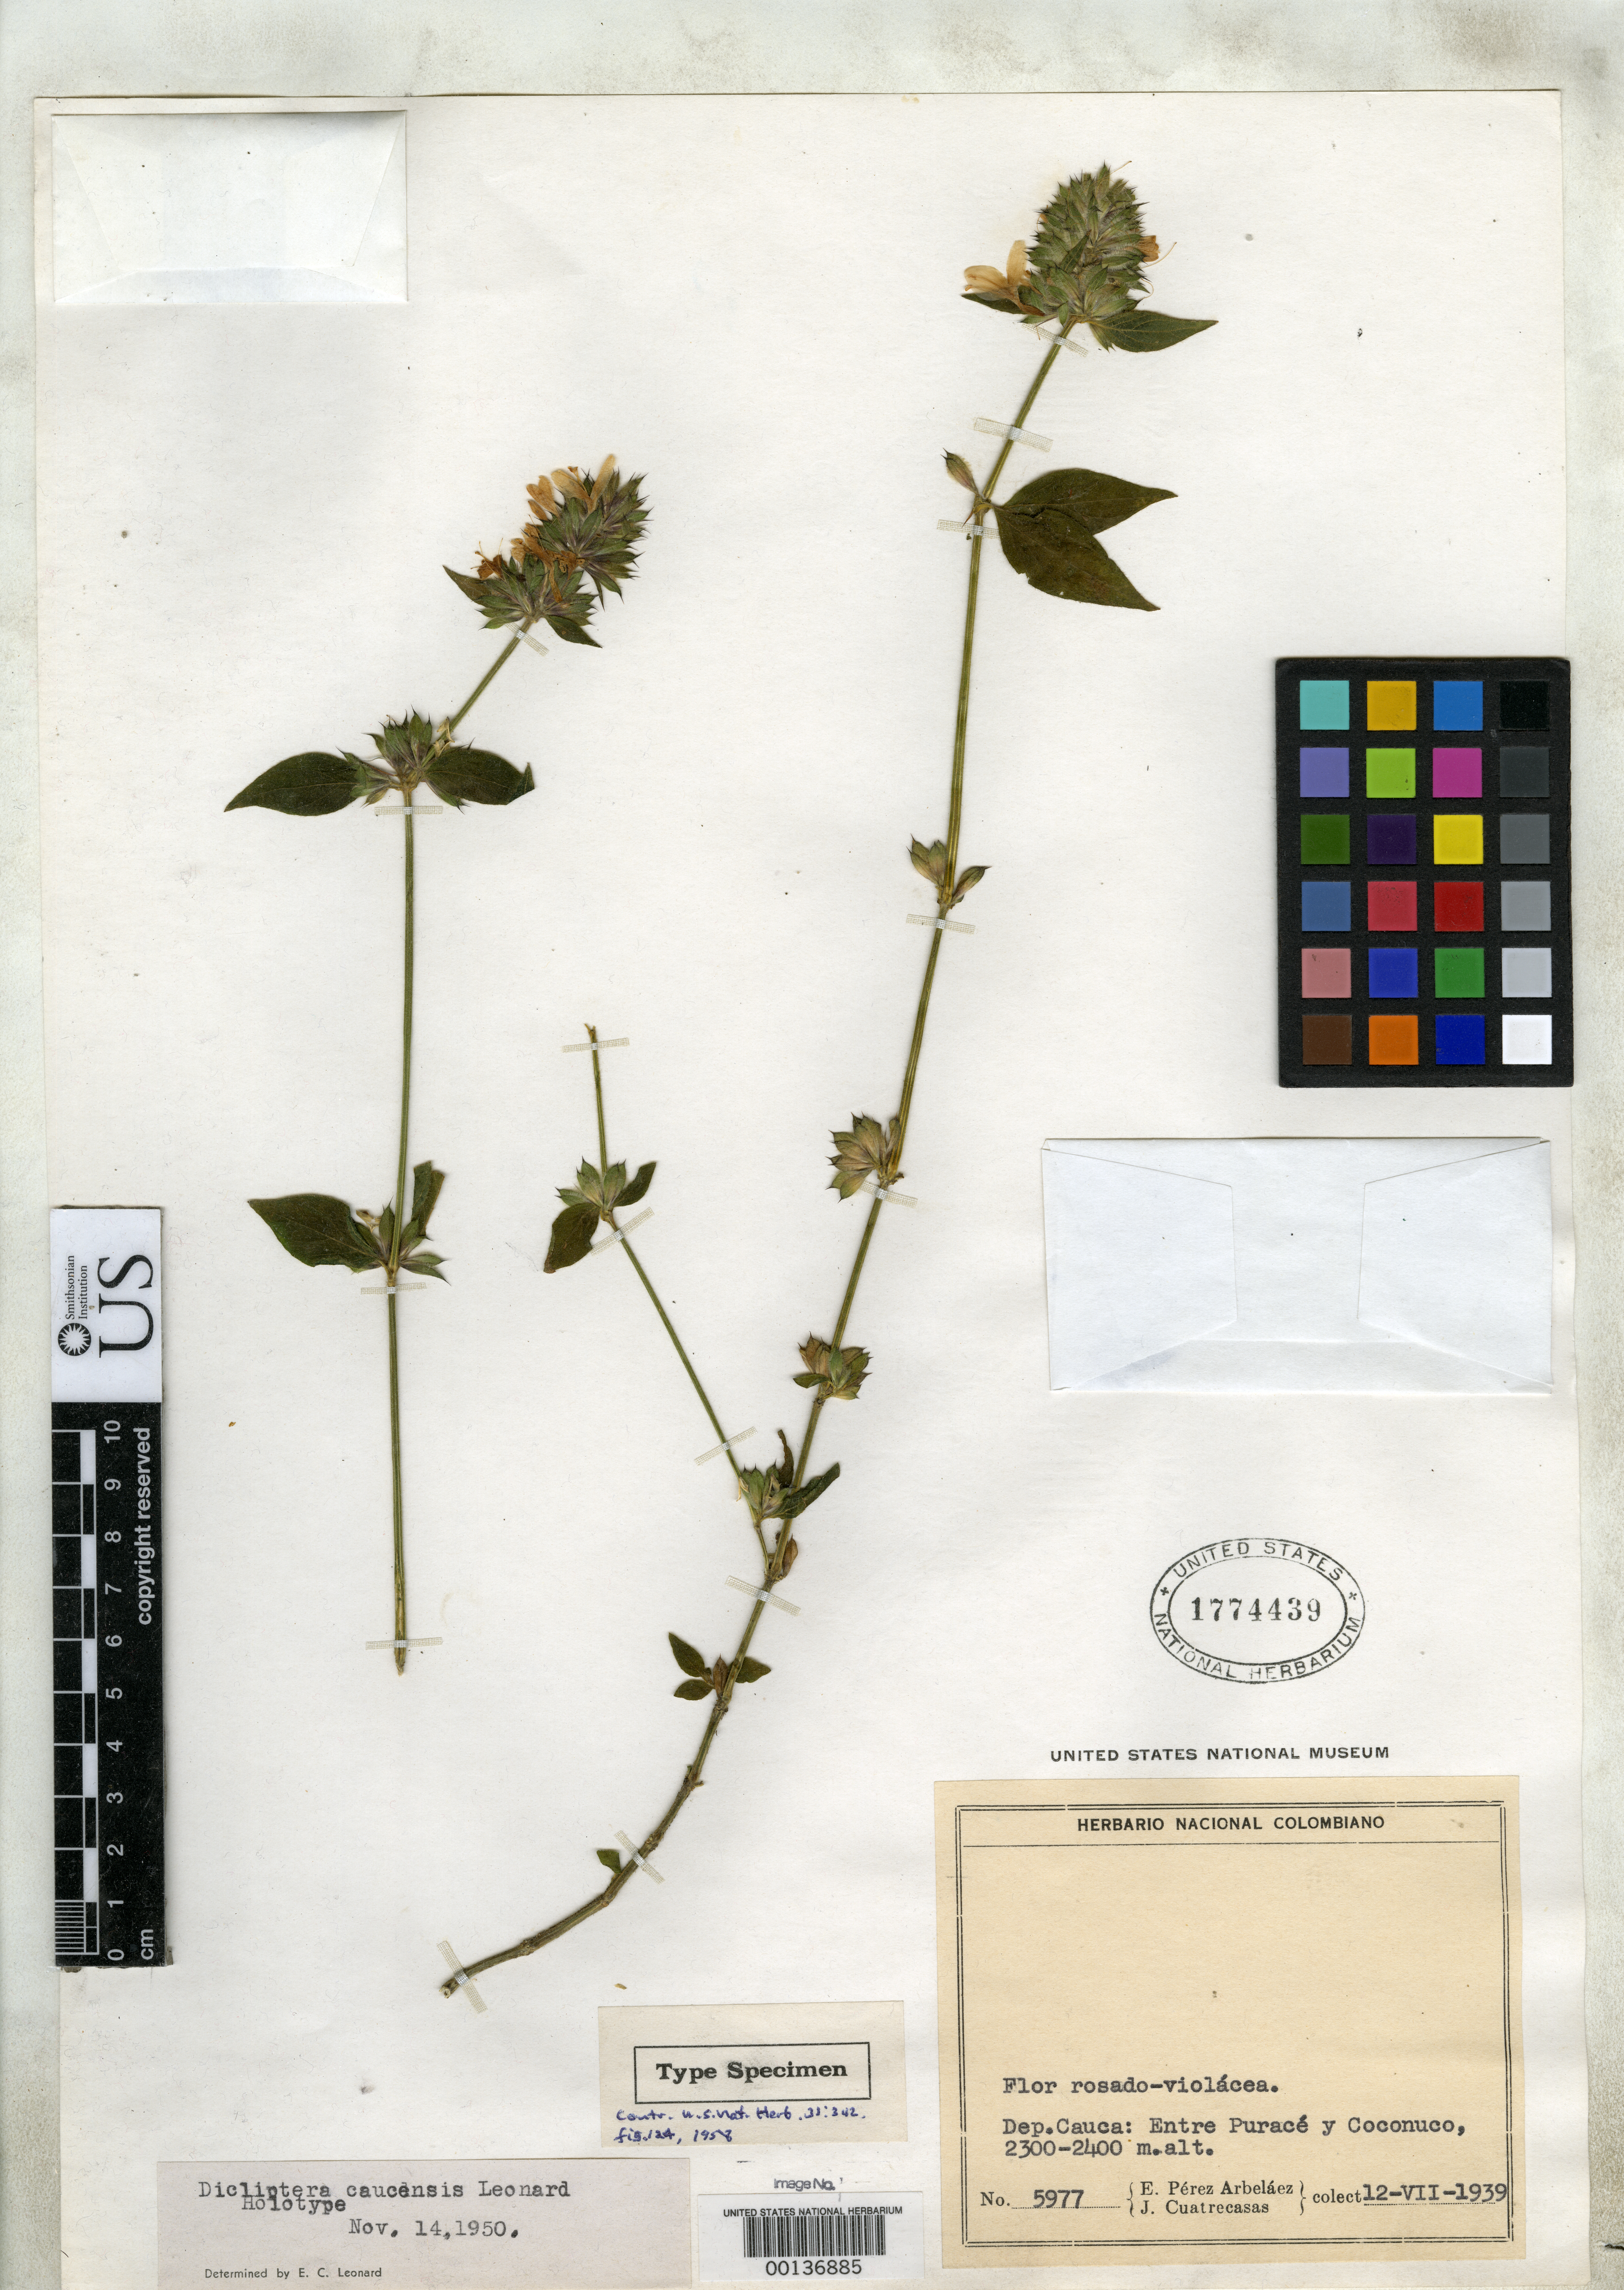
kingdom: Plantae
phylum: Tracheophyta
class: Magnoliopsida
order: Lamiales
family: Acanthaceae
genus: Dicliptera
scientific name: Dicliptera caucensis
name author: Leonard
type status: Holotype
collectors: E. Pérez Arbeláez & J. Cuatrecasas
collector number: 5977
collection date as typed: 12 Jul 1939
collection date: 1939-07-12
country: Colombia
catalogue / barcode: US 1774439